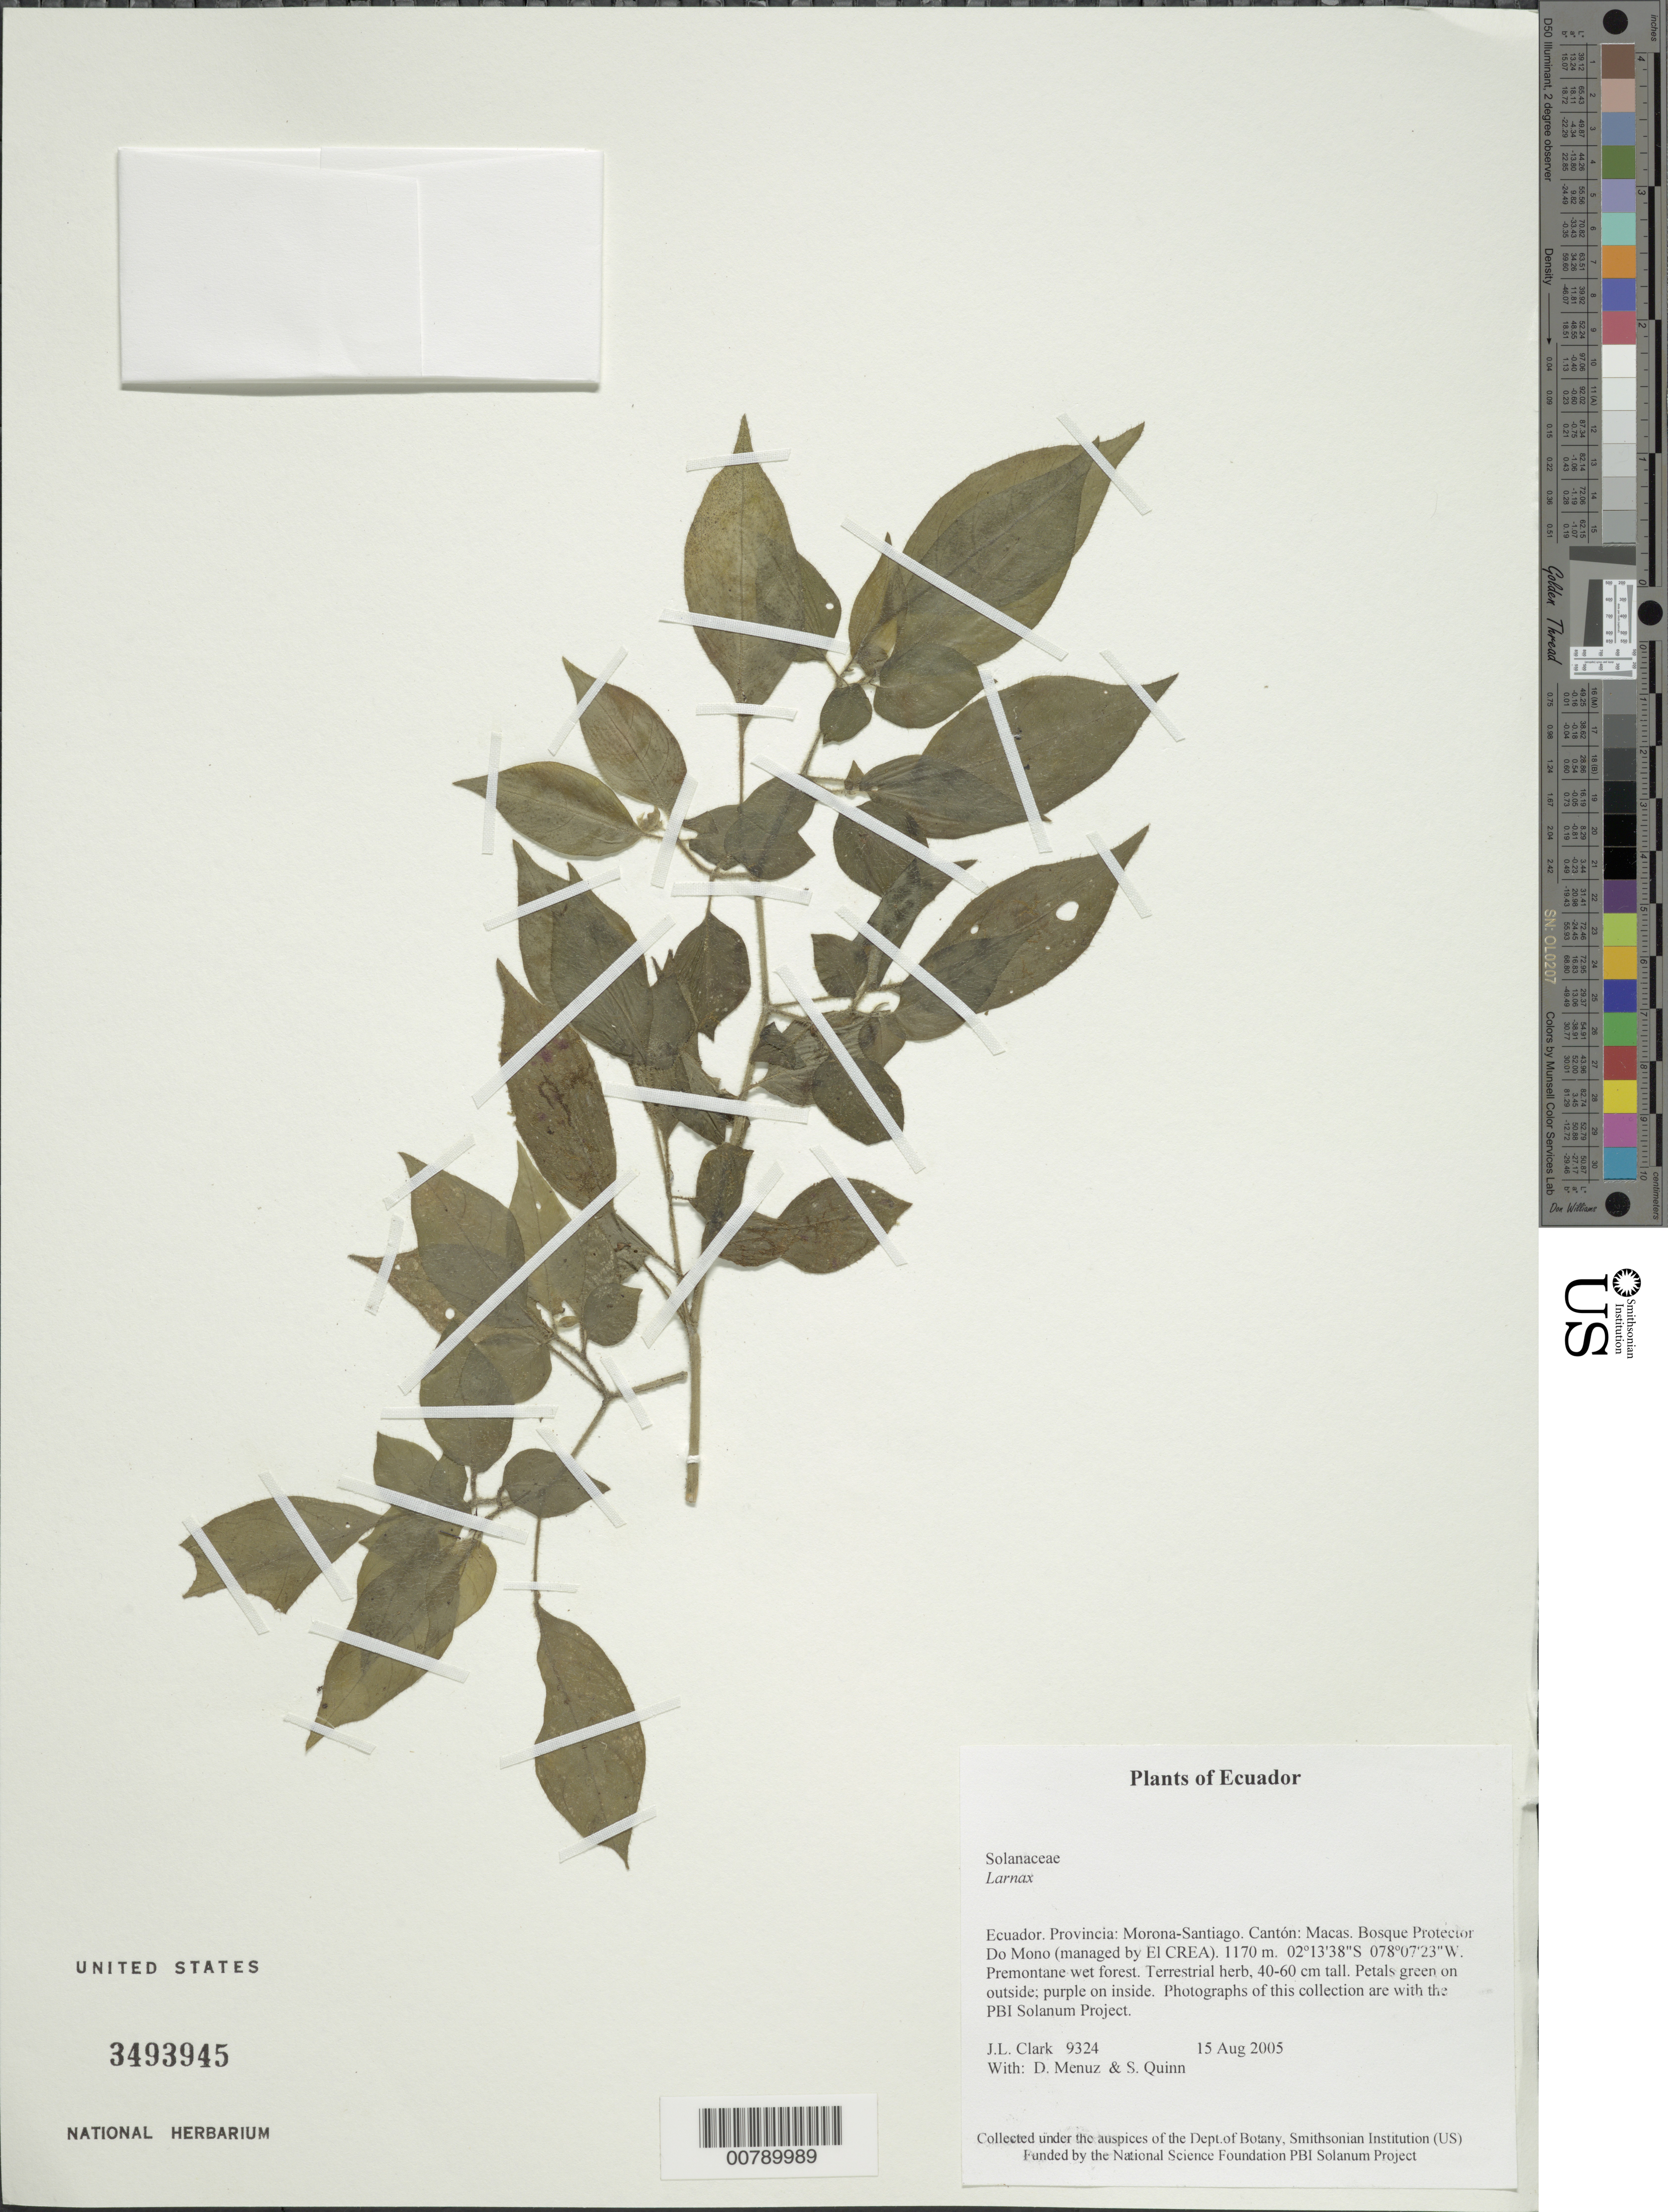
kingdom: Plantae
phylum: Tracheophyta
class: Magnoliopsida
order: Solanales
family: Solanaceae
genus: Larnax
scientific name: Larnax andersonii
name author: N.W. Sawyer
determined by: Knapp, S. D.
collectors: J. L. Clark, D. Menuz & S. Quinn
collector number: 09324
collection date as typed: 15 Aug 2005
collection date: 2005-08-15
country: Ecuador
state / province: Morona-Santiago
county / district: Macas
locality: Bosque Protector Do Mono (managed by El CREA).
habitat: Premontane wet forest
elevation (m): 1170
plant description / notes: QCNE, US, silicagel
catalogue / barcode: US 3493945